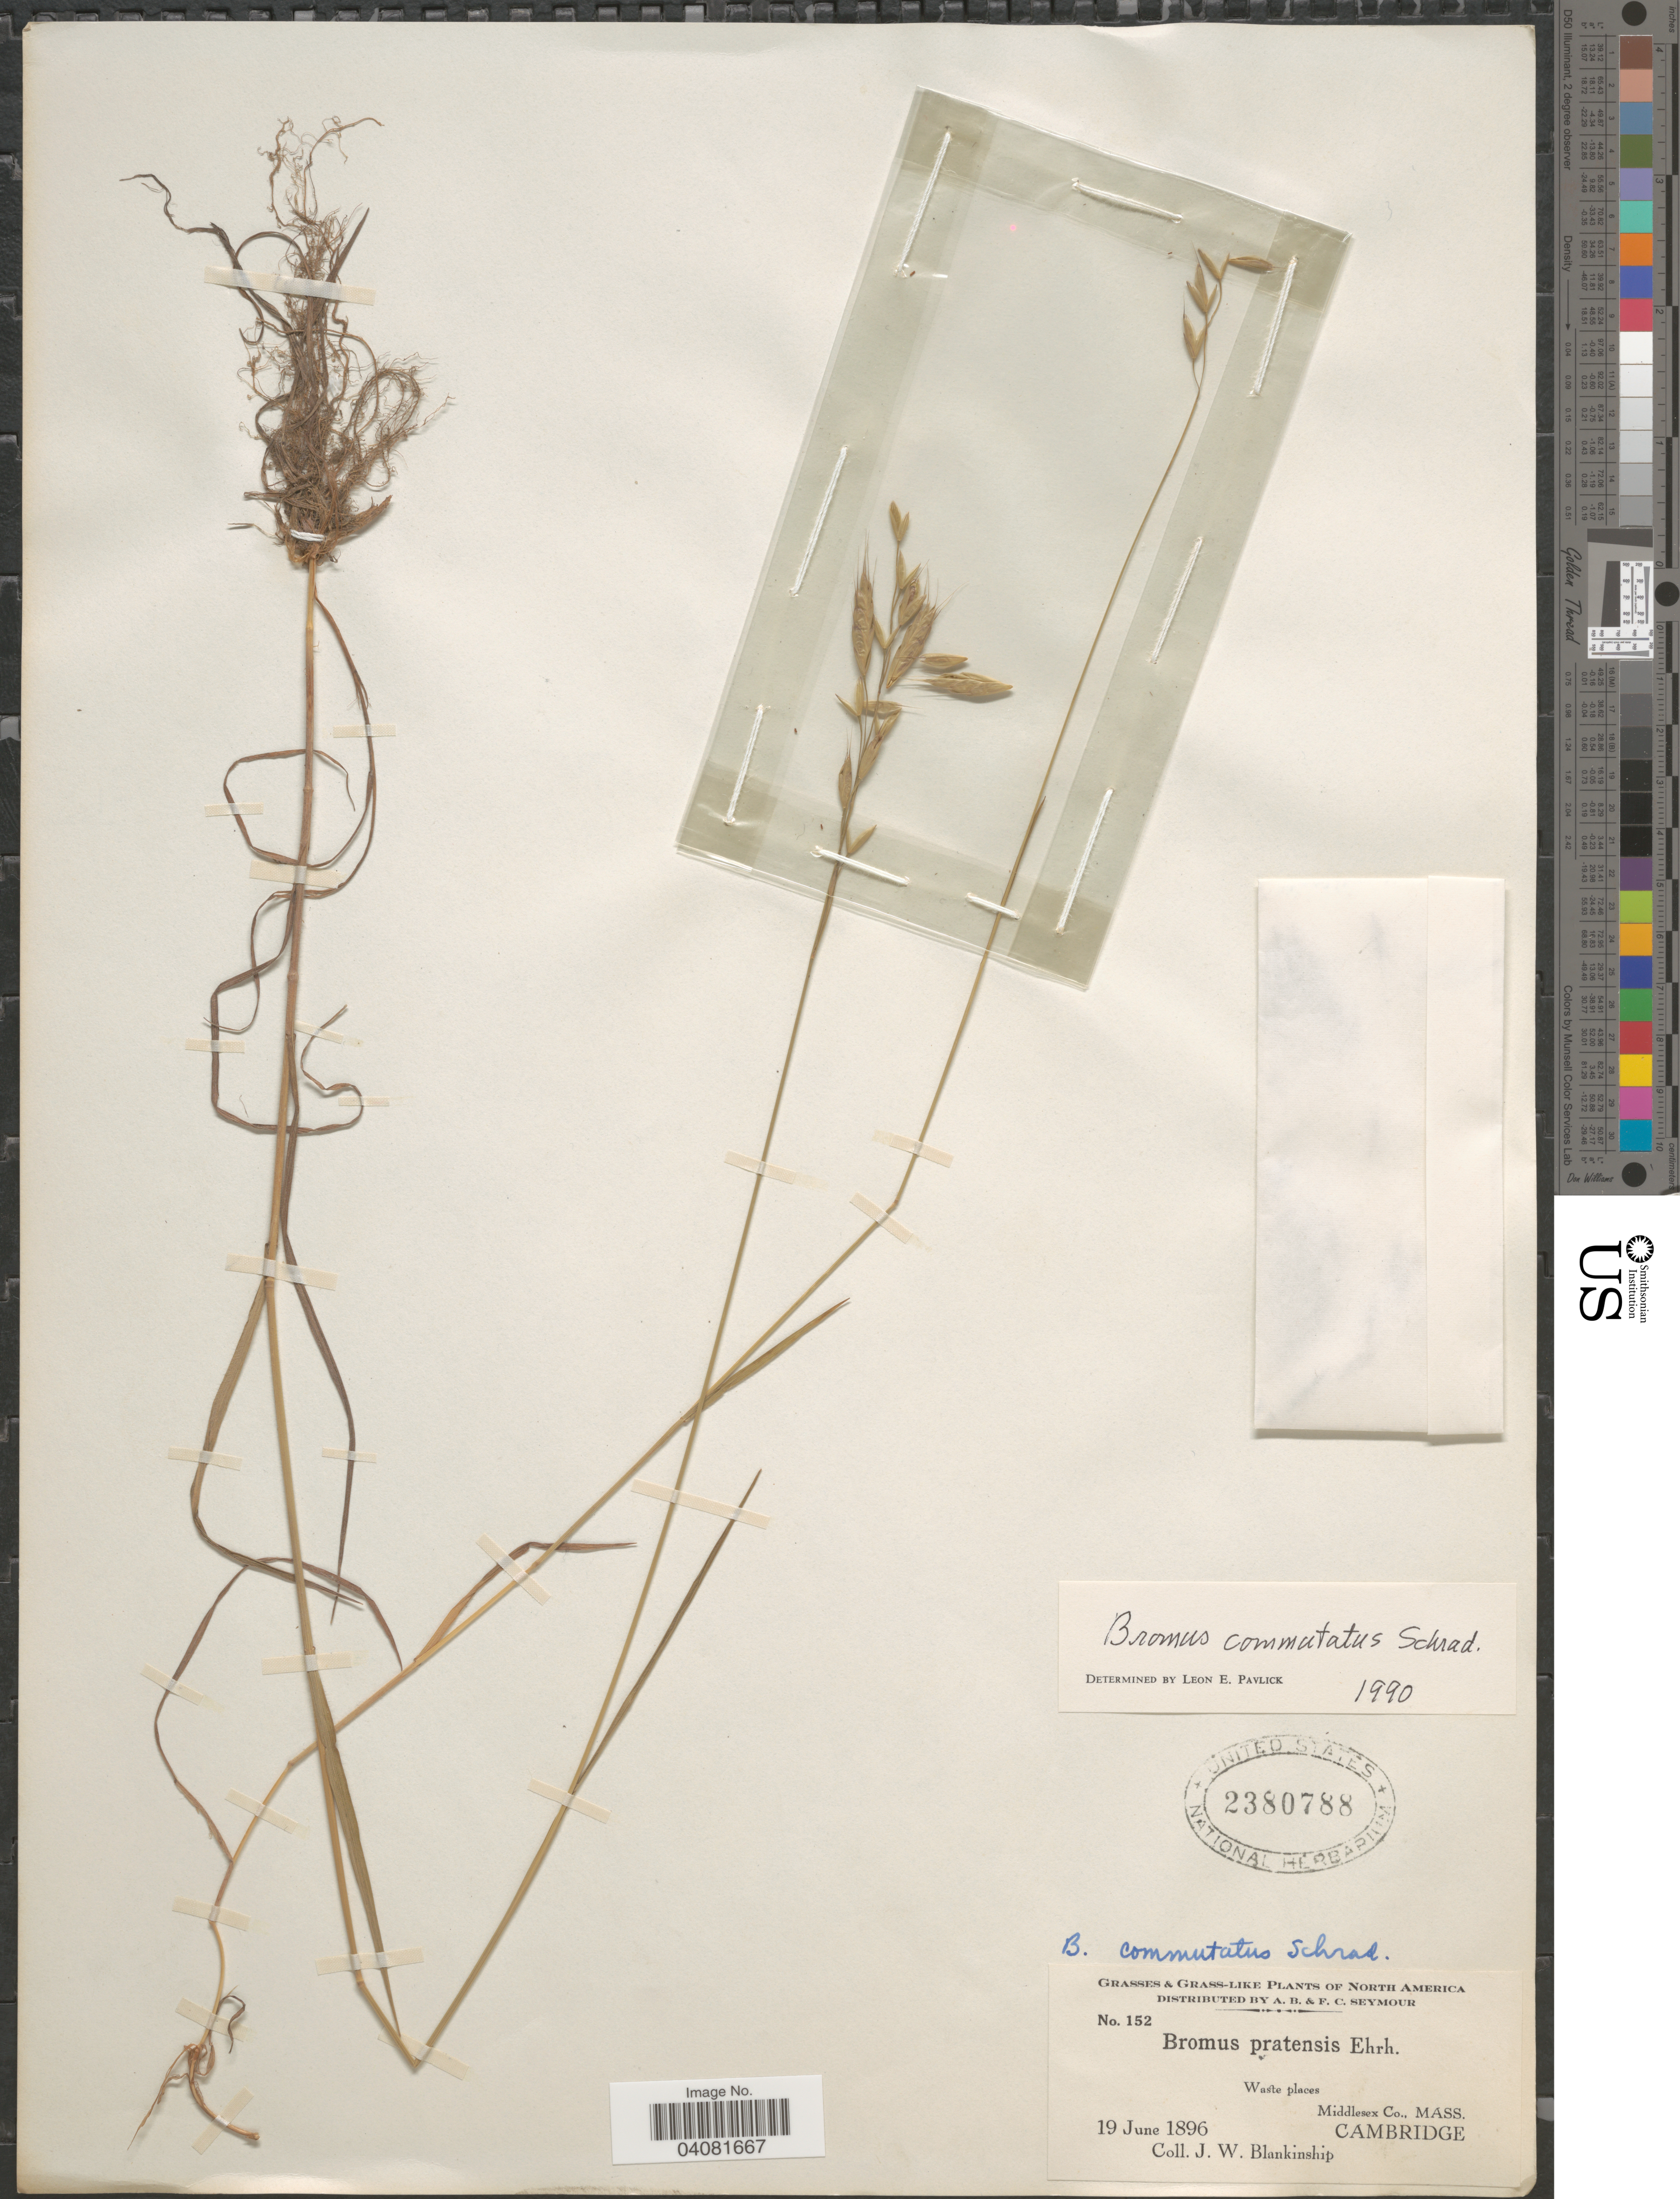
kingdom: Plantae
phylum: Tracheophyta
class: Liliopsida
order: Poales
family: Poaceae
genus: Bromus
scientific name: Bromus commutatus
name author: Schrad.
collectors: J. W. Blankinship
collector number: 152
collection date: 1896-06-19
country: United States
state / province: Massachusetts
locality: Middlesex Co. Cambridge.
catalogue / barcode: US 2380788